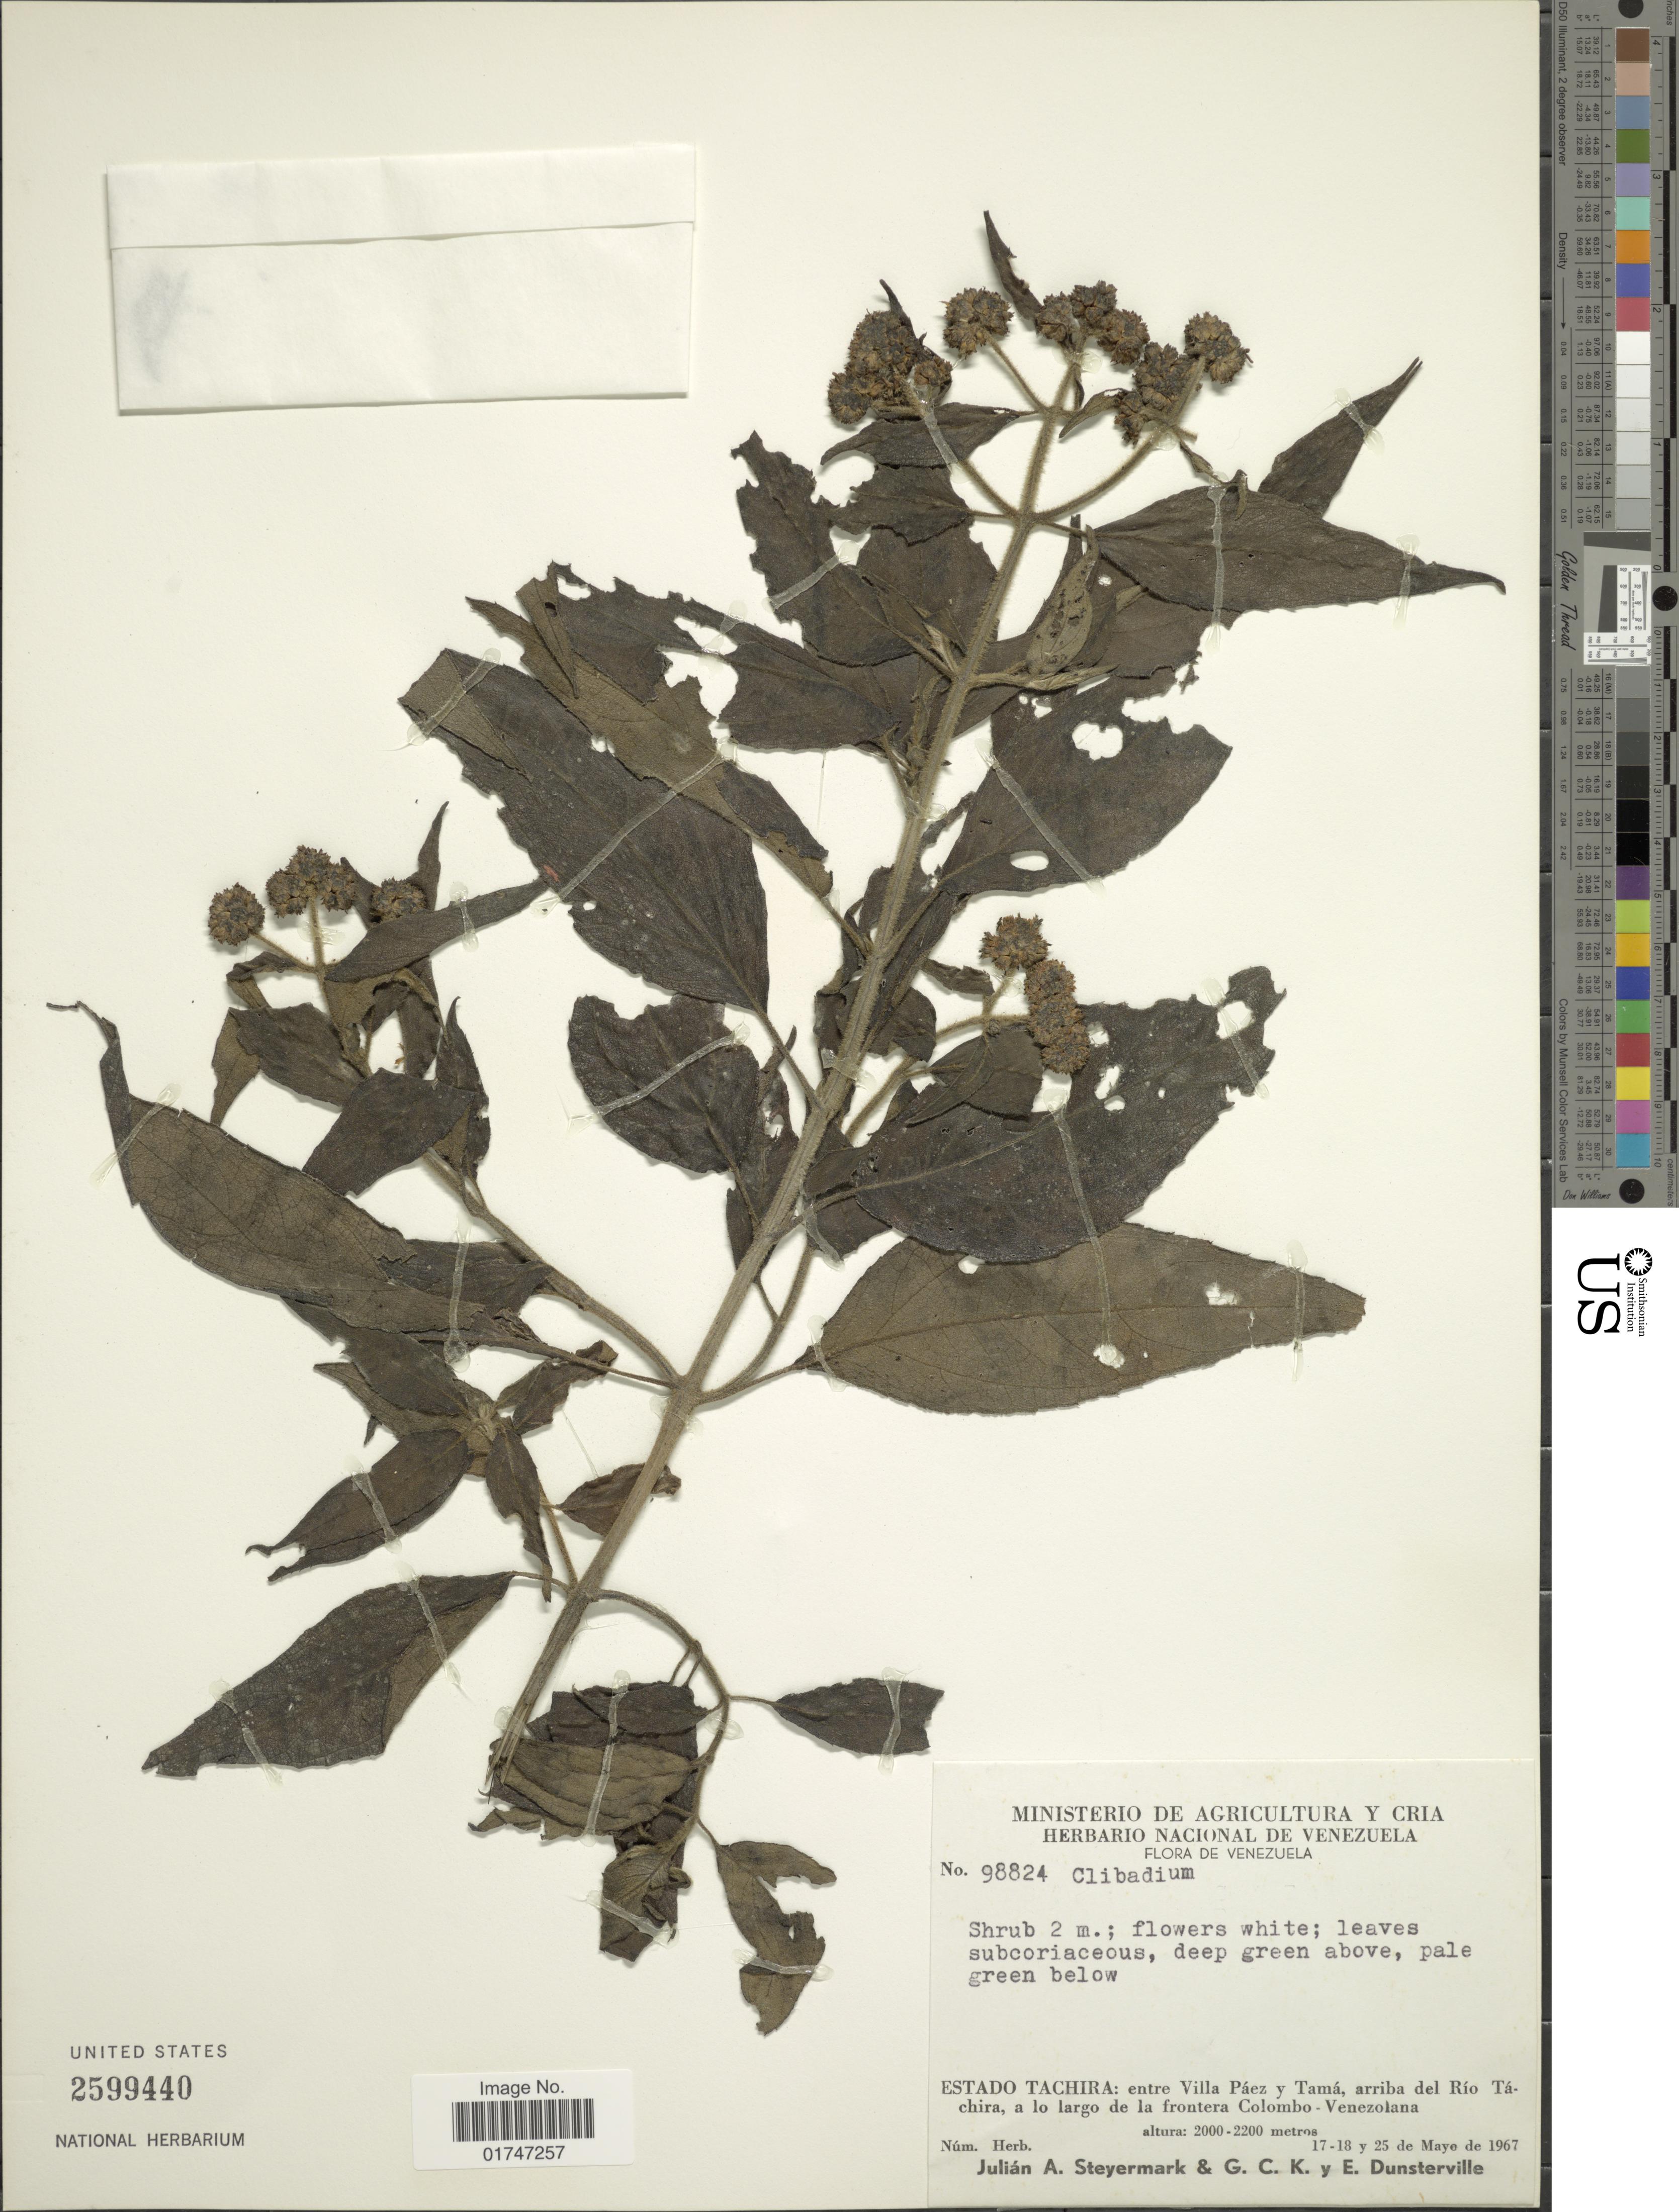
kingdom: Plantae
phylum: Tracheophyta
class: Magnoliopsida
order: Asterales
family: Asteraceae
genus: Clibadium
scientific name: Clibadium trianae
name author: (Hieron.) S.F. Blake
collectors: J. Steyermark, G. C. K. Dunsterville & E. Dunsterville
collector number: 98824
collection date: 1967-05-17/1967-05-25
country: Venezuela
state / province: Tachira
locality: Estado Tachira: entre Villa Páez y Tamá, arriba del Río Táchira, a lo largo de la frontera Colombo-Venezolana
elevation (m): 2000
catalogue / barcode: US 2599440